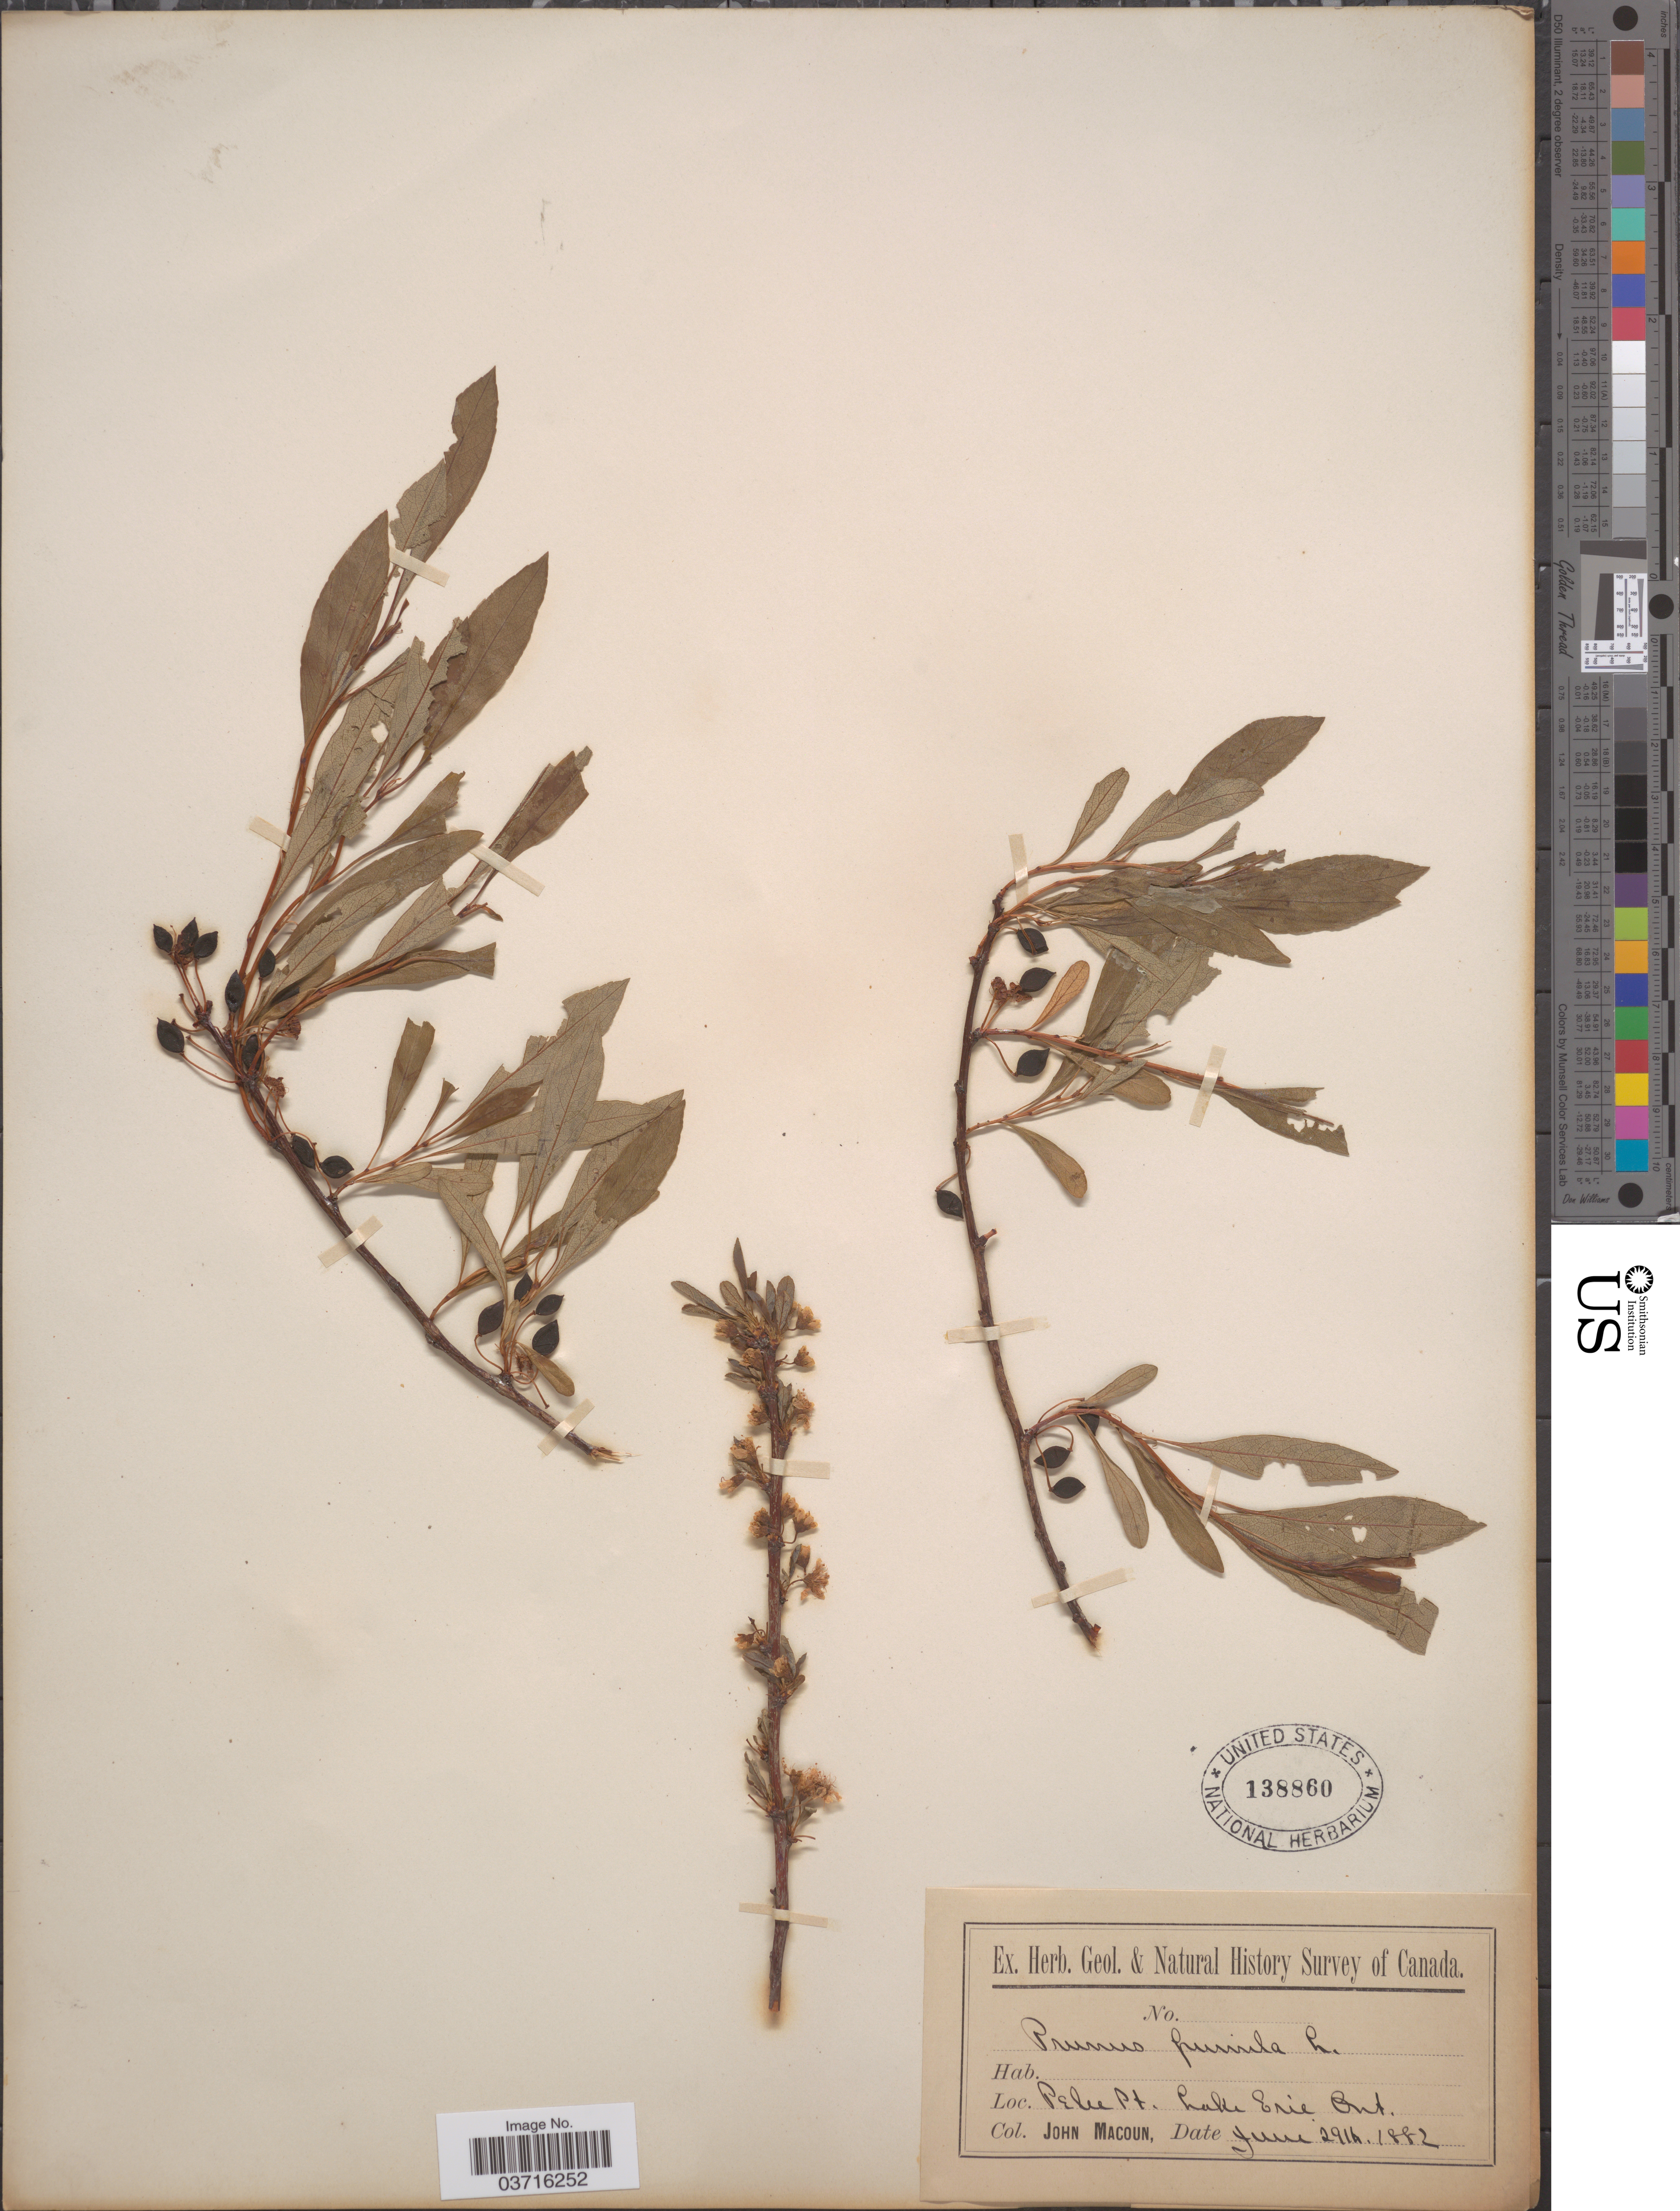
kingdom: Plantae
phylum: Tracheophyta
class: Magnoliopsida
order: Rosales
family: Rosaceae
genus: Prunus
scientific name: Prunus pumila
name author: L.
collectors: J. Macoun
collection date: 1882-06-29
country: Canada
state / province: Ontario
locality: Pelee Pt. Lake Erie.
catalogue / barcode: US 138860